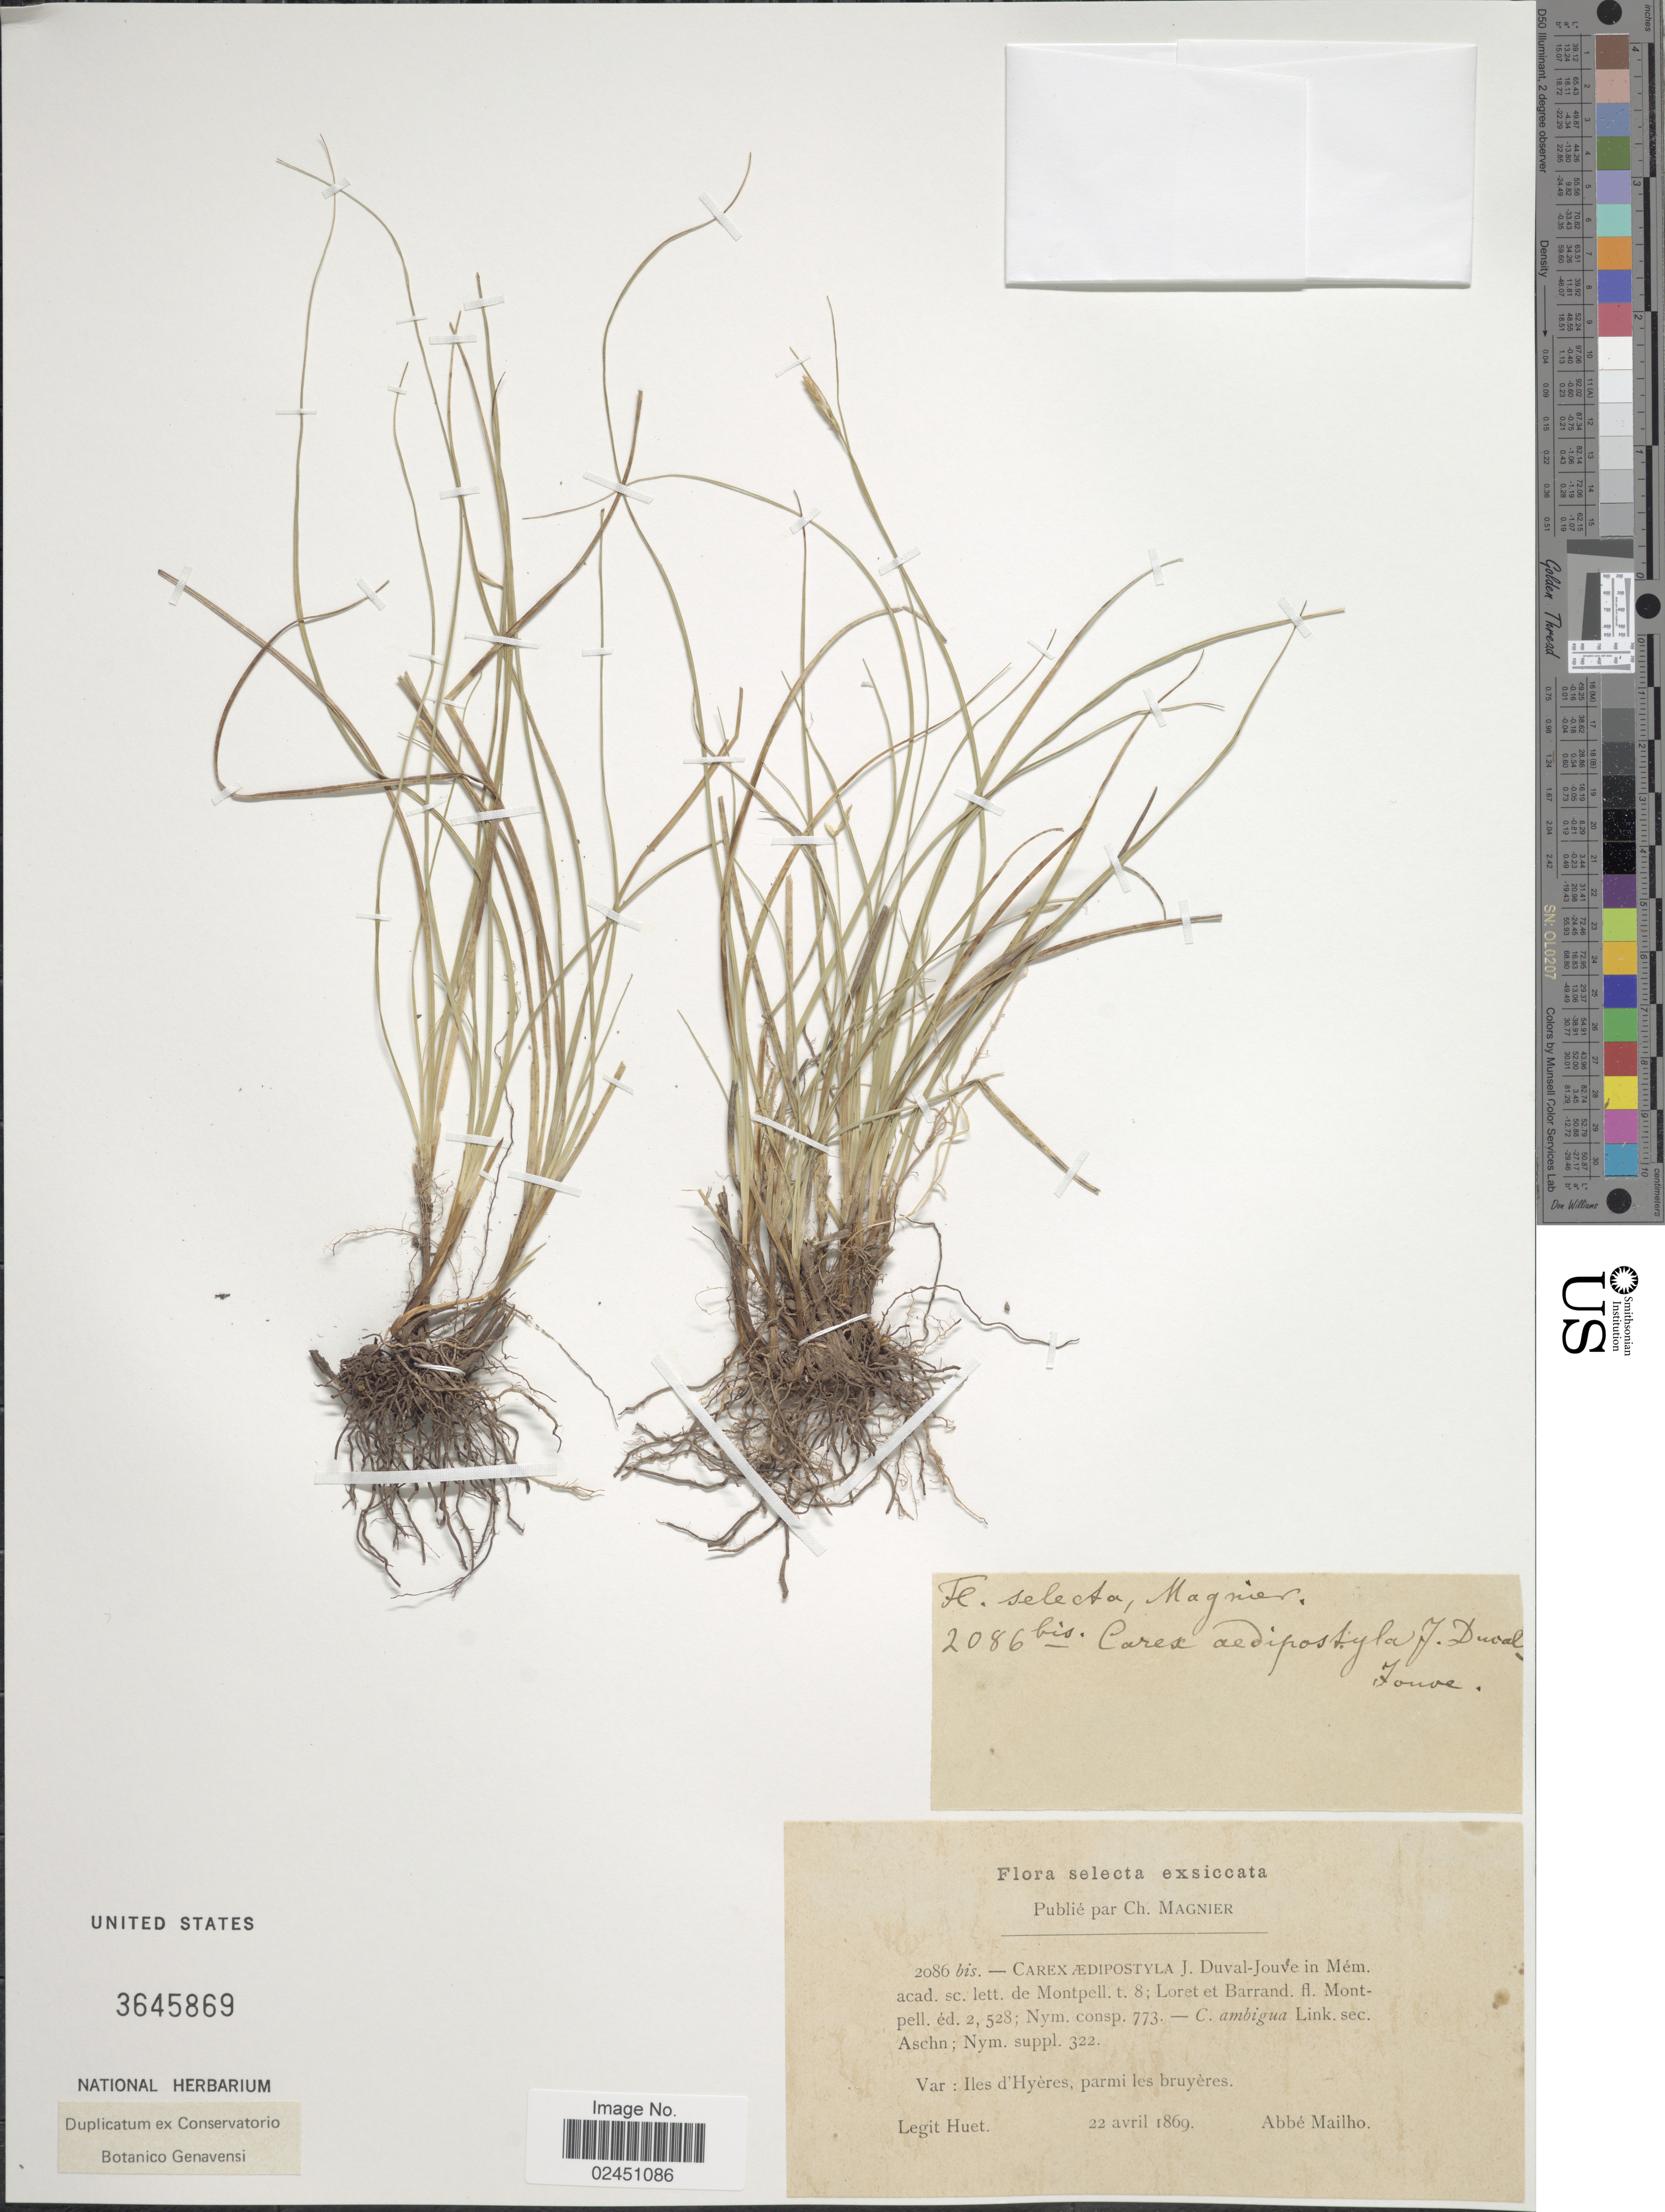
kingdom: Plantae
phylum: Tracheophyta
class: Liliopsida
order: Poales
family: Cyperaceae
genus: Carex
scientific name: Carex oedipostyla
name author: Duval-Jouve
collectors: -. Huet & A. Mailho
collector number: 2086bis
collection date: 1869-04-22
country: France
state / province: Provence-Alpes-Côte d'Azur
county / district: Var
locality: Var: iles d'Hyeres, parmi les bruyeres, Selecta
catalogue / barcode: US 3645869